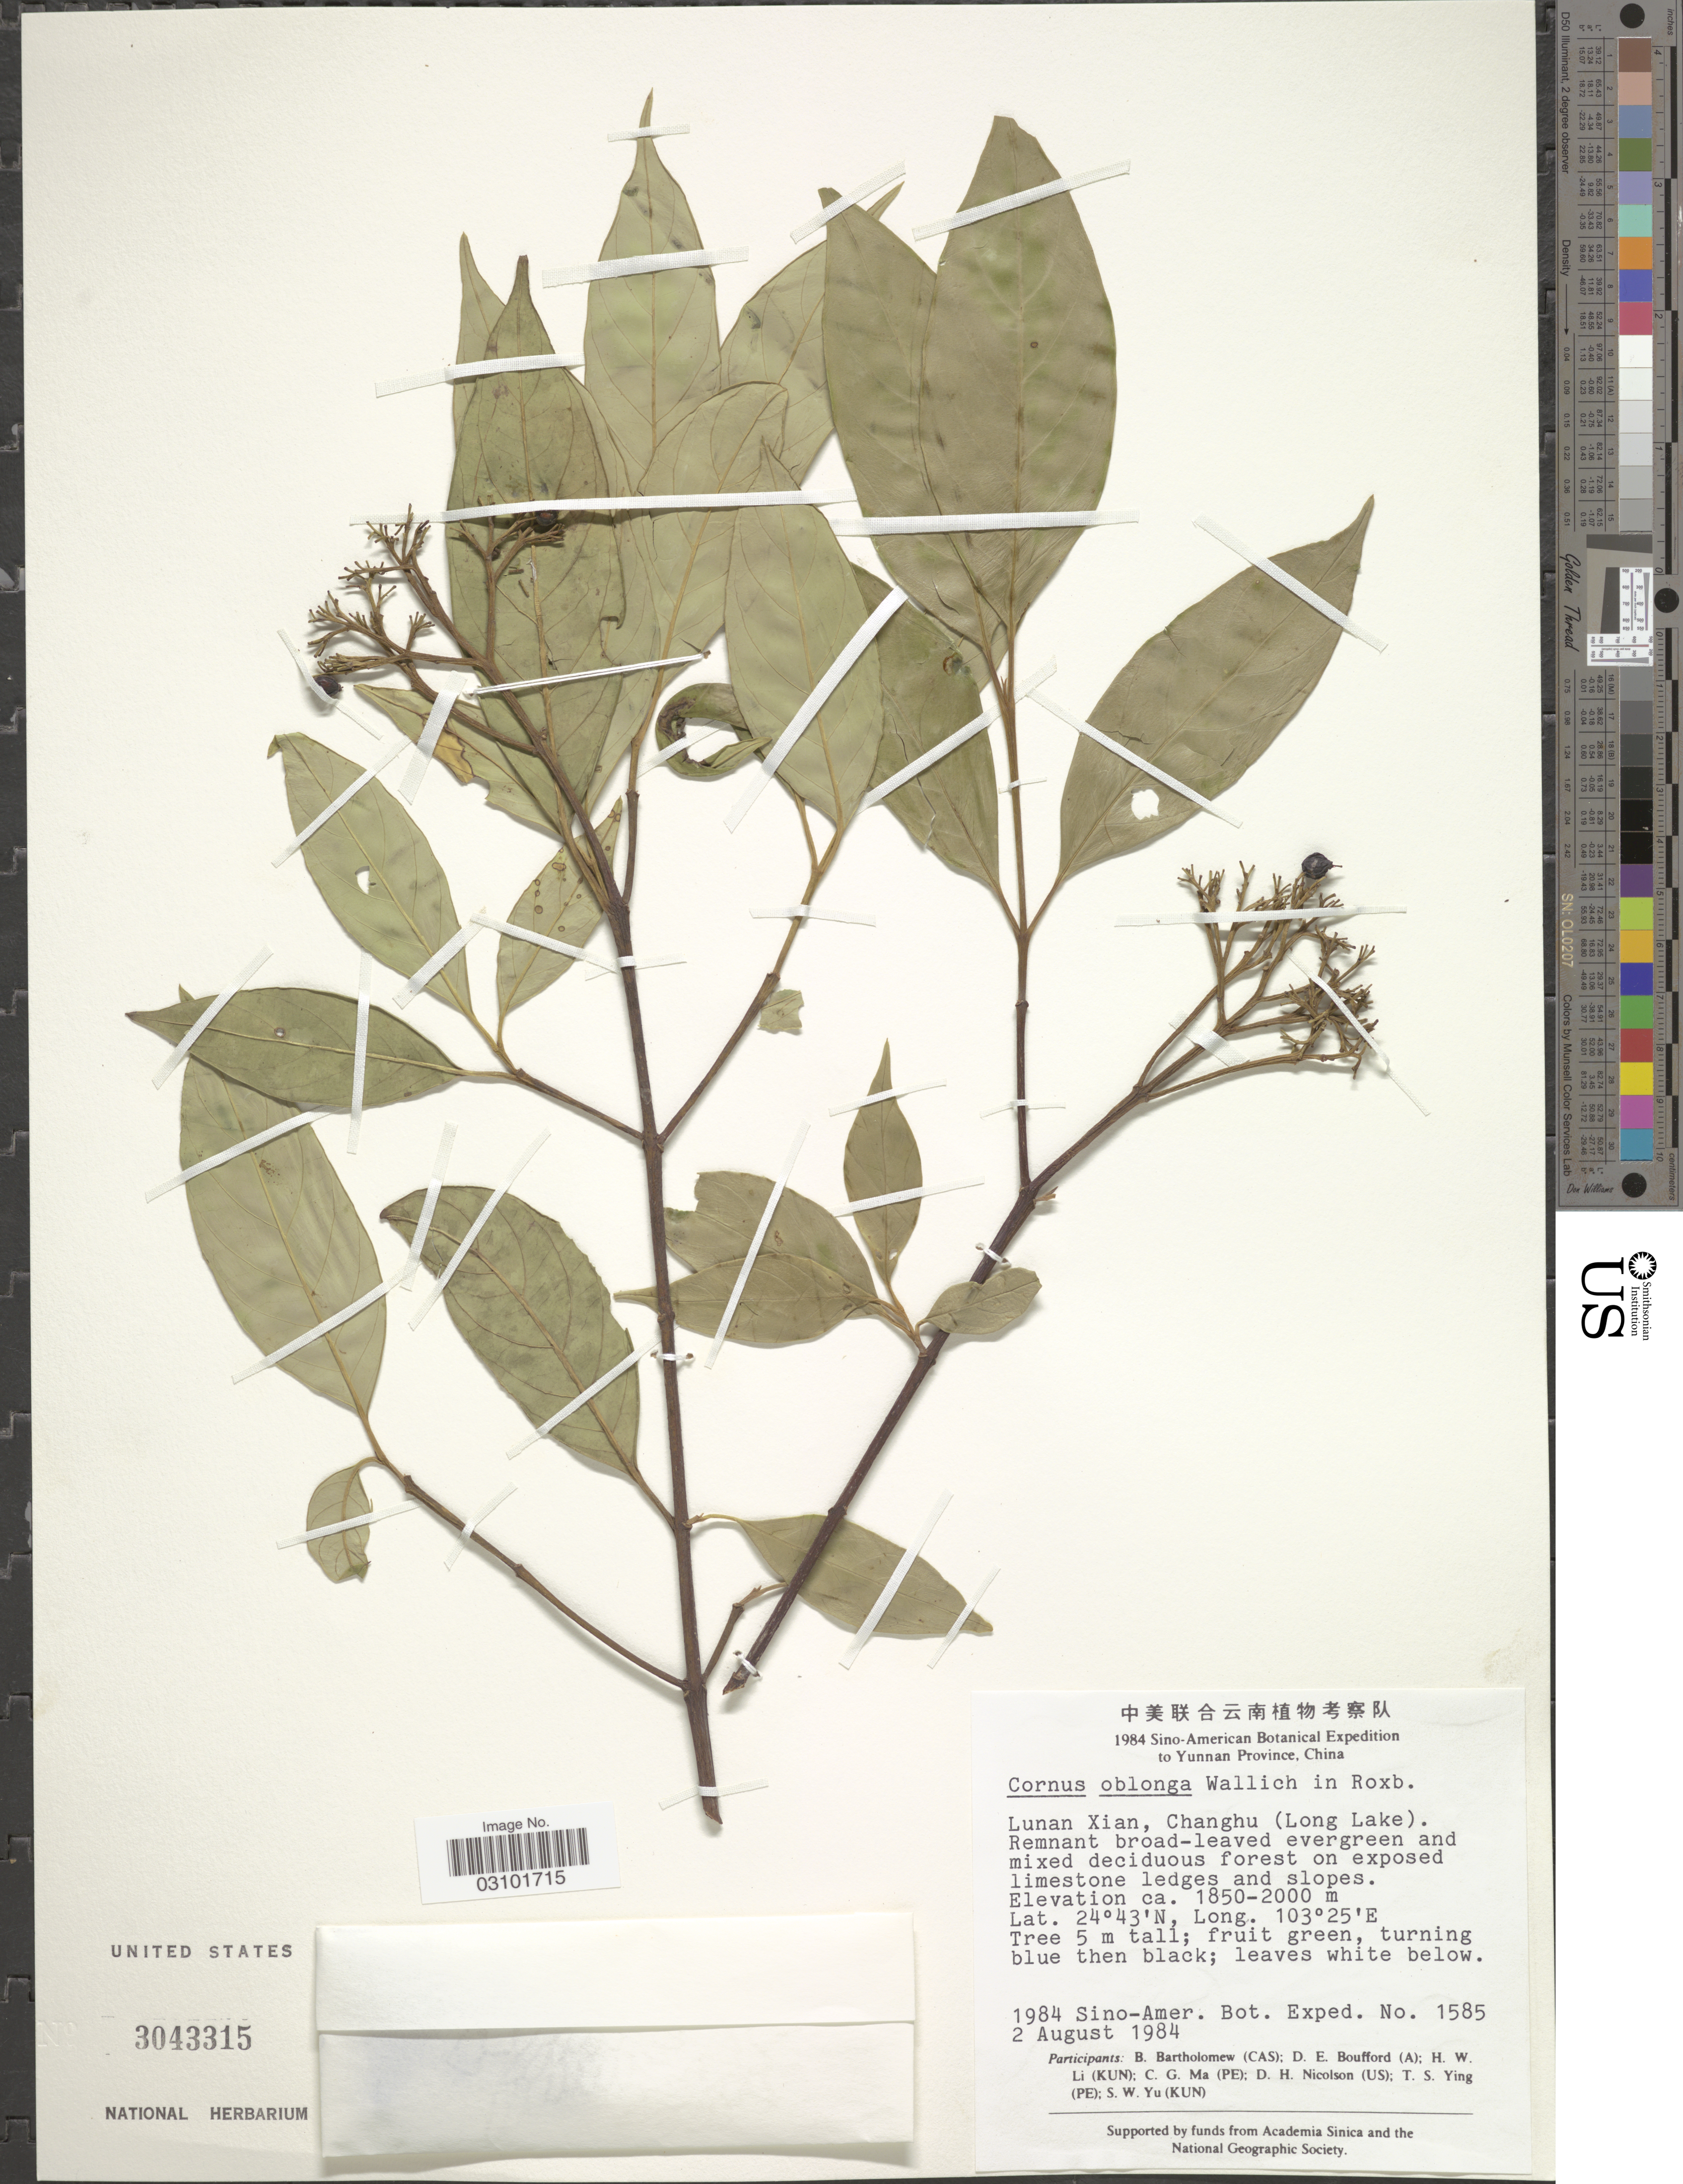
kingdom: Plantae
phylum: Tracheophyta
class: Magnoliopsida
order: Cornales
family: Cornaceae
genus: Cornus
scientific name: Cornus oblonga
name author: Wall.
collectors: B. Bartholomew, D. E. Boufford, H. W. Li, C. Ma & et al.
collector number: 1585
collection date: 1984-08-02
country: China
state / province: Yunnan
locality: Yunnan Province. Lunan Xian, Changhu (Long Lake).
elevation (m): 1850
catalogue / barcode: US 3043315